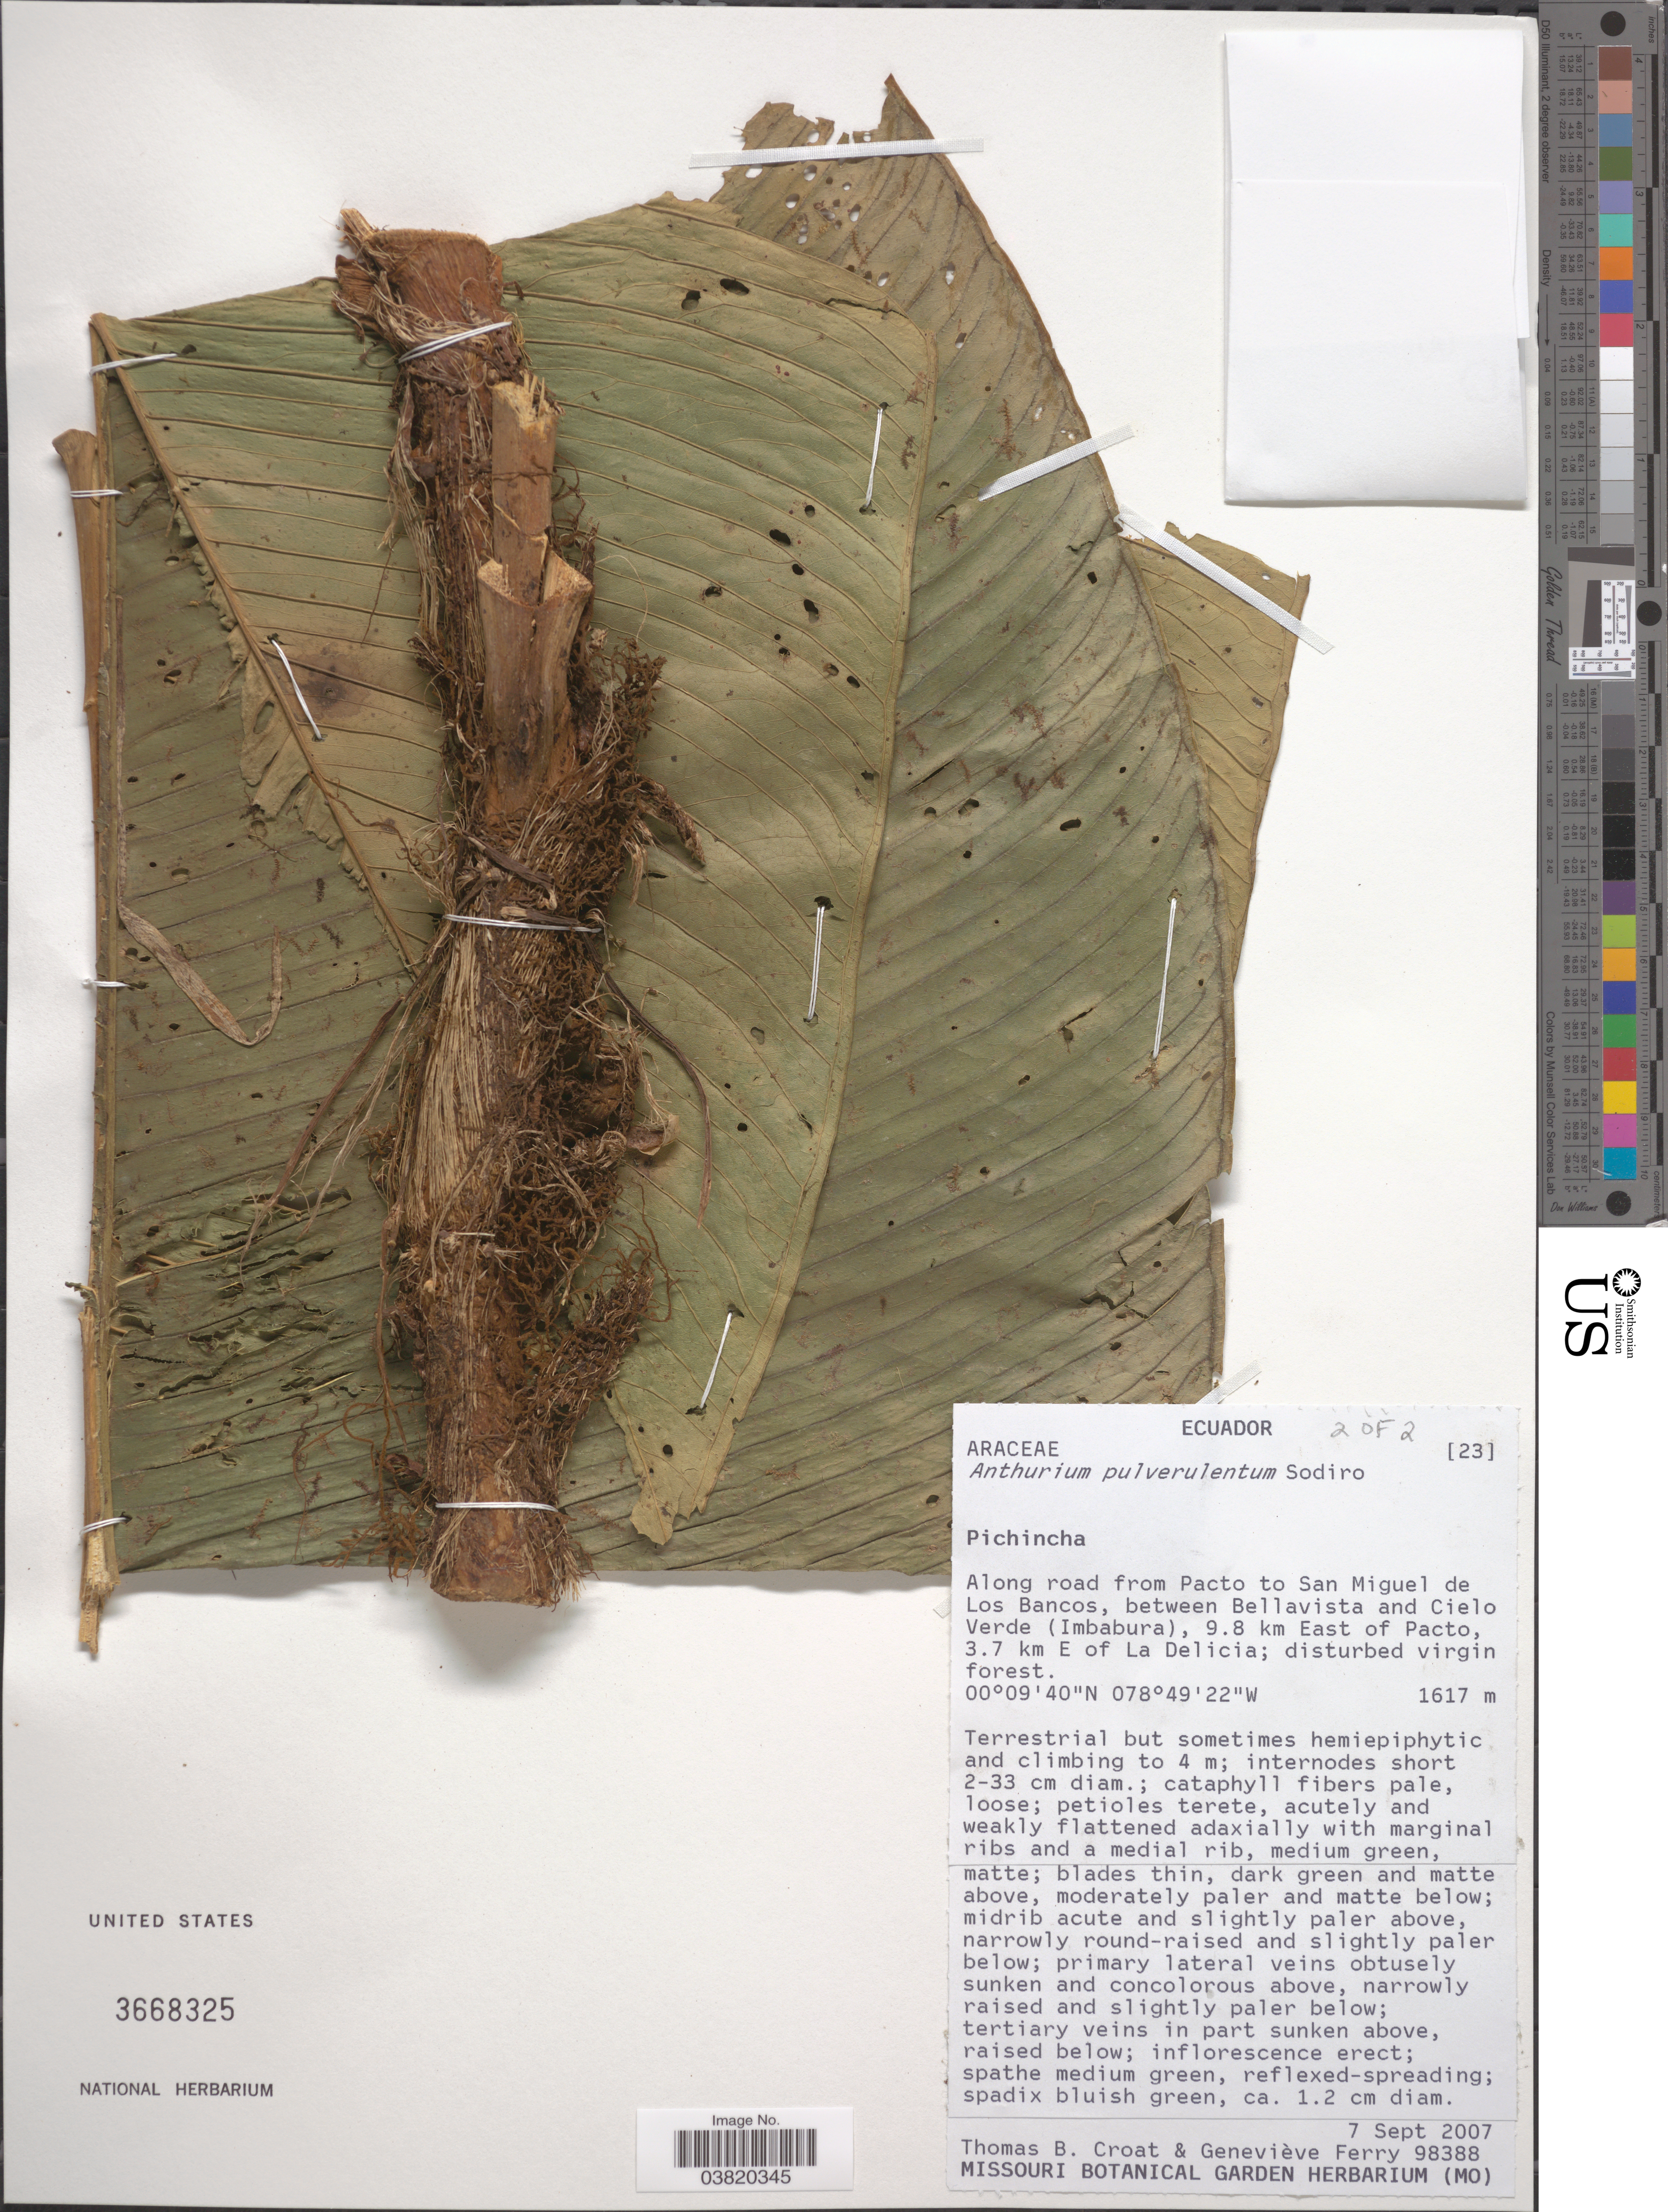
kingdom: Plantae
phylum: Tracheophyta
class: Liliopsida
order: Alismatales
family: Araceae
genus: Anthurium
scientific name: Anthurium pulverulentum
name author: Sodiro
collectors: T. B. Croat & G. Ferry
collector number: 98388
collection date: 2007-09-07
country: Ecuador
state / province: Pichincha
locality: Along road from Pacto to San Miguel de Los Blancos, between Bellavista and Cielo Verde (Imbabura), 9.8 km East of Pacto, 3.7 km E of La Delicia.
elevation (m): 1617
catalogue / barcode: US 3668325